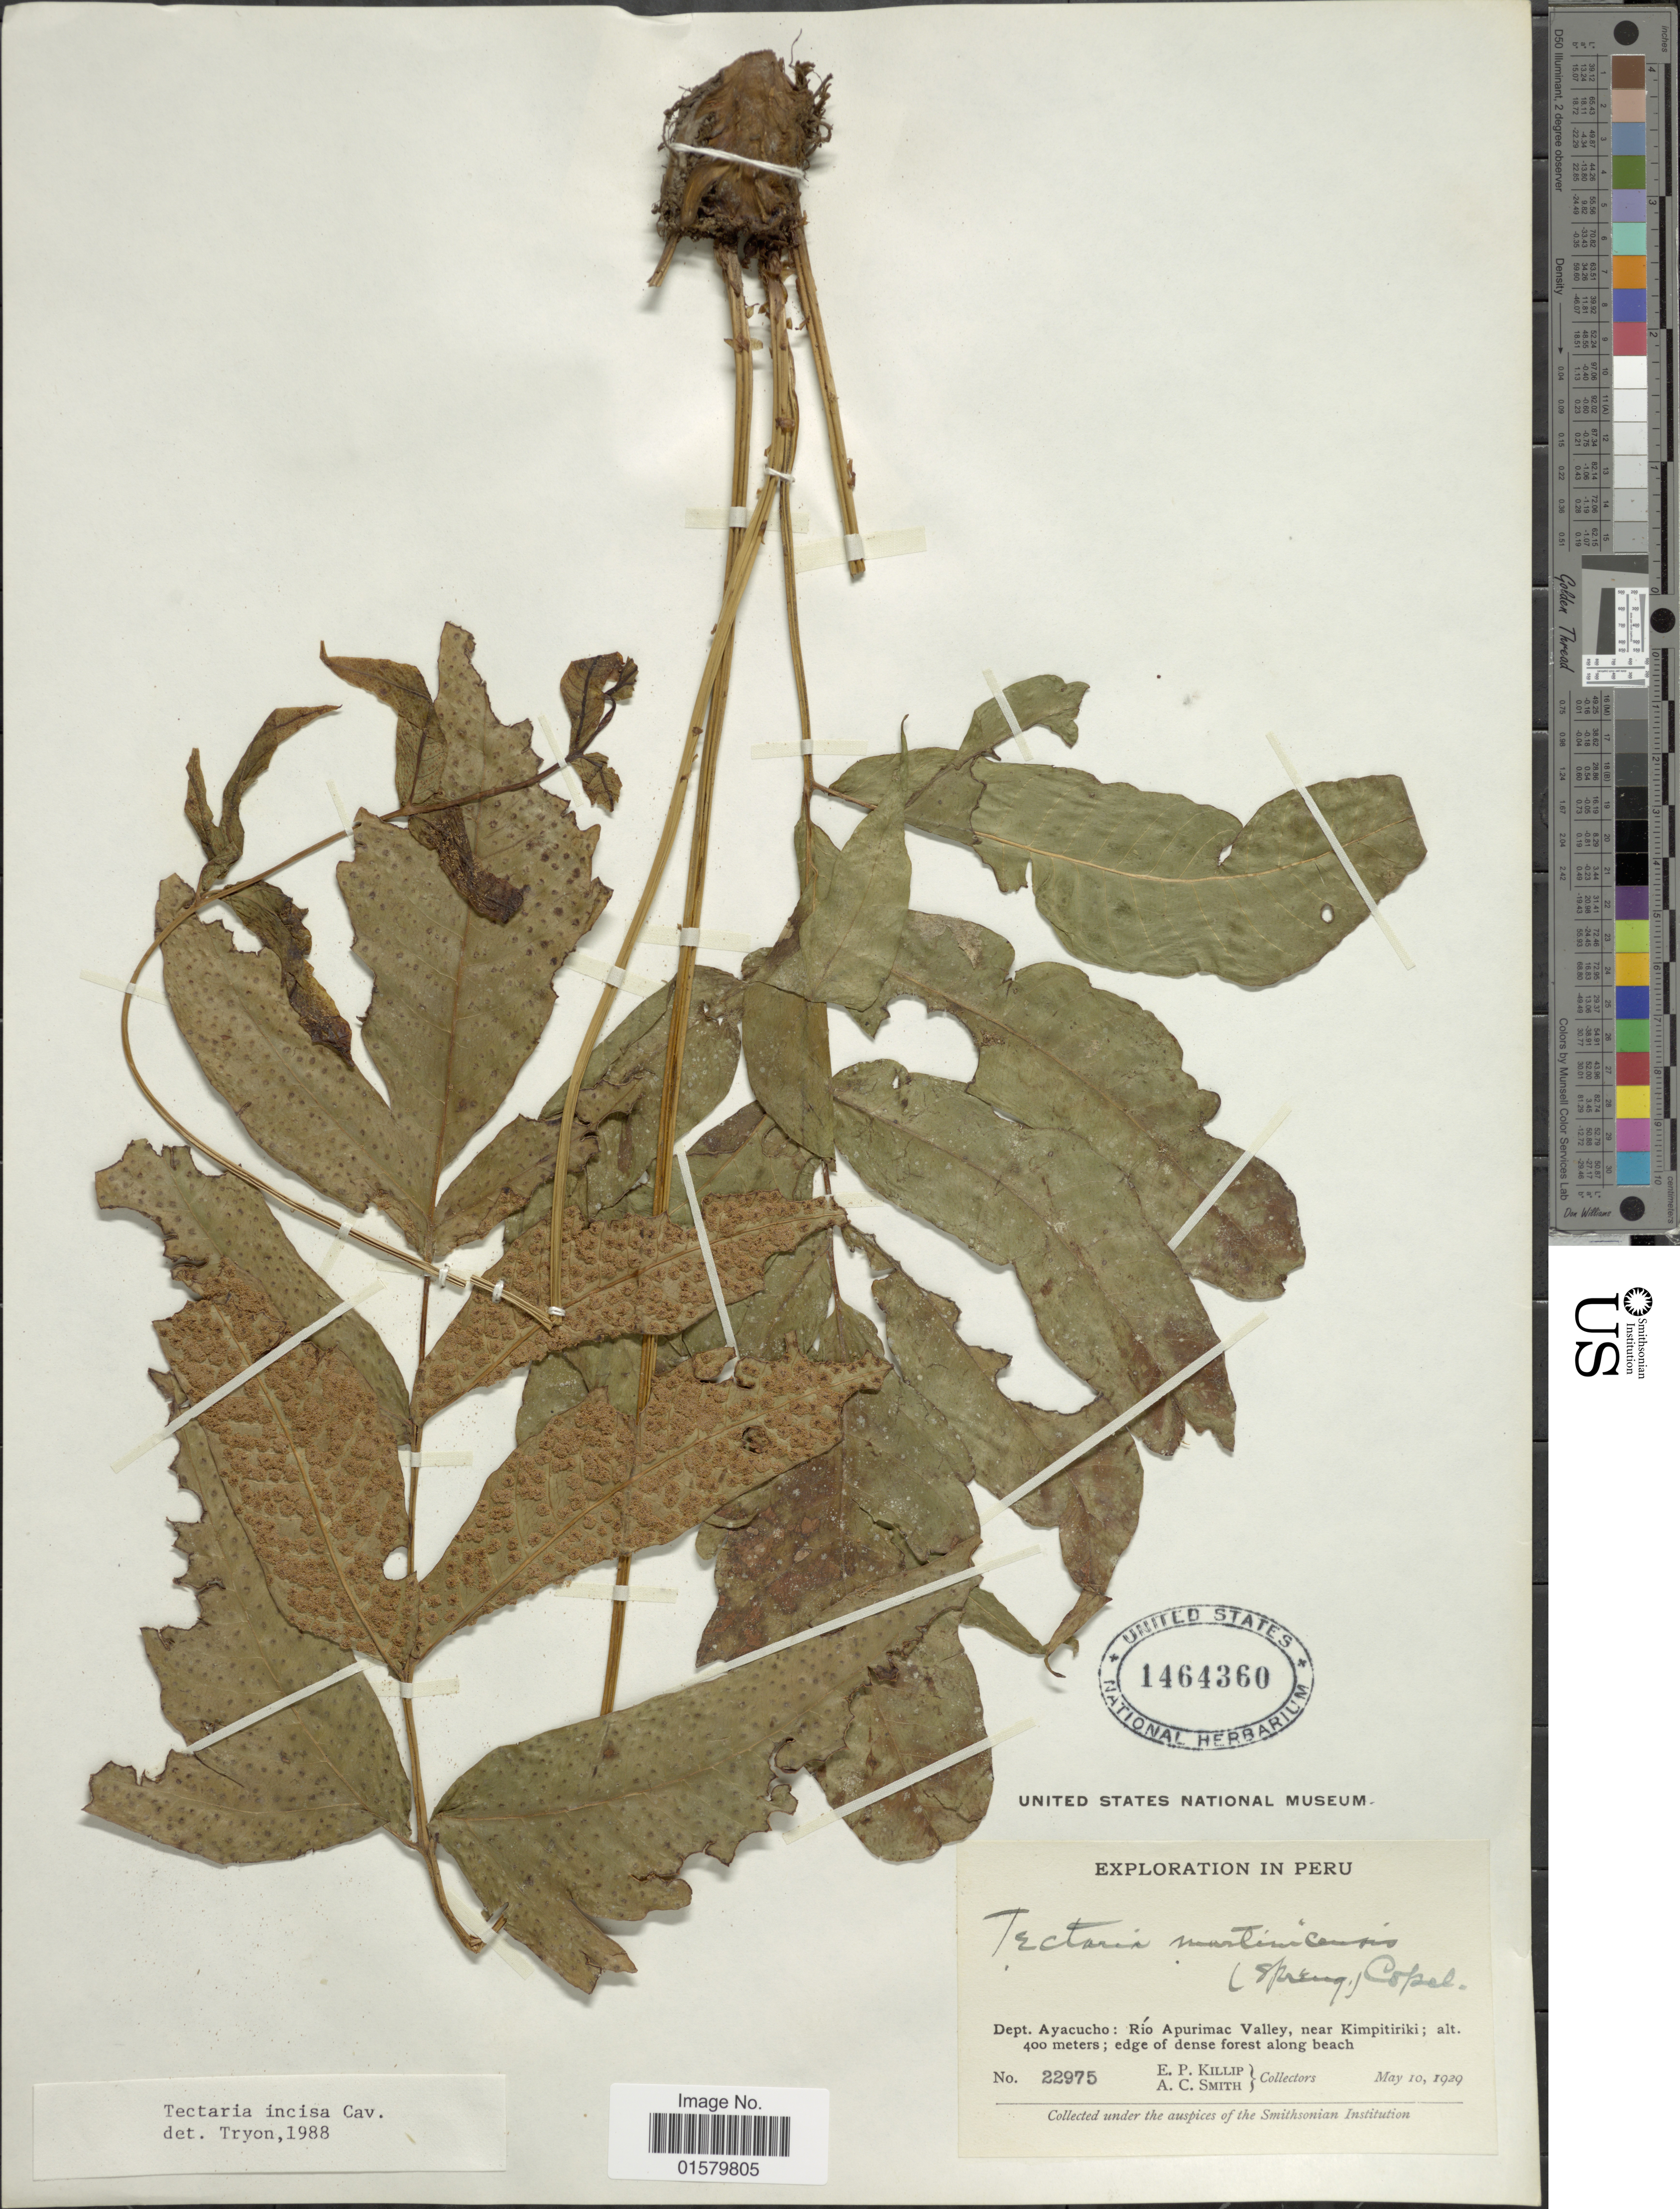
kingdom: Plantae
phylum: Tracheophyta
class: Polypodiopsida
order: Polypodiales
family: Tectariaceae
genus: Tectaria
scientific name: Tectaria incisa var. incisa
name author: Cav.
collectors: E. P. Killip & A. C. Smith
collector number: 22975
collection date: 1929-05-10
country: Peru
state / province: Ayacucho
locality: Dept. Ayacucho: Rio Apurimac Valley, near Kimpitiriki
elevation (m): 400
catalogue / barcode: US 1464360